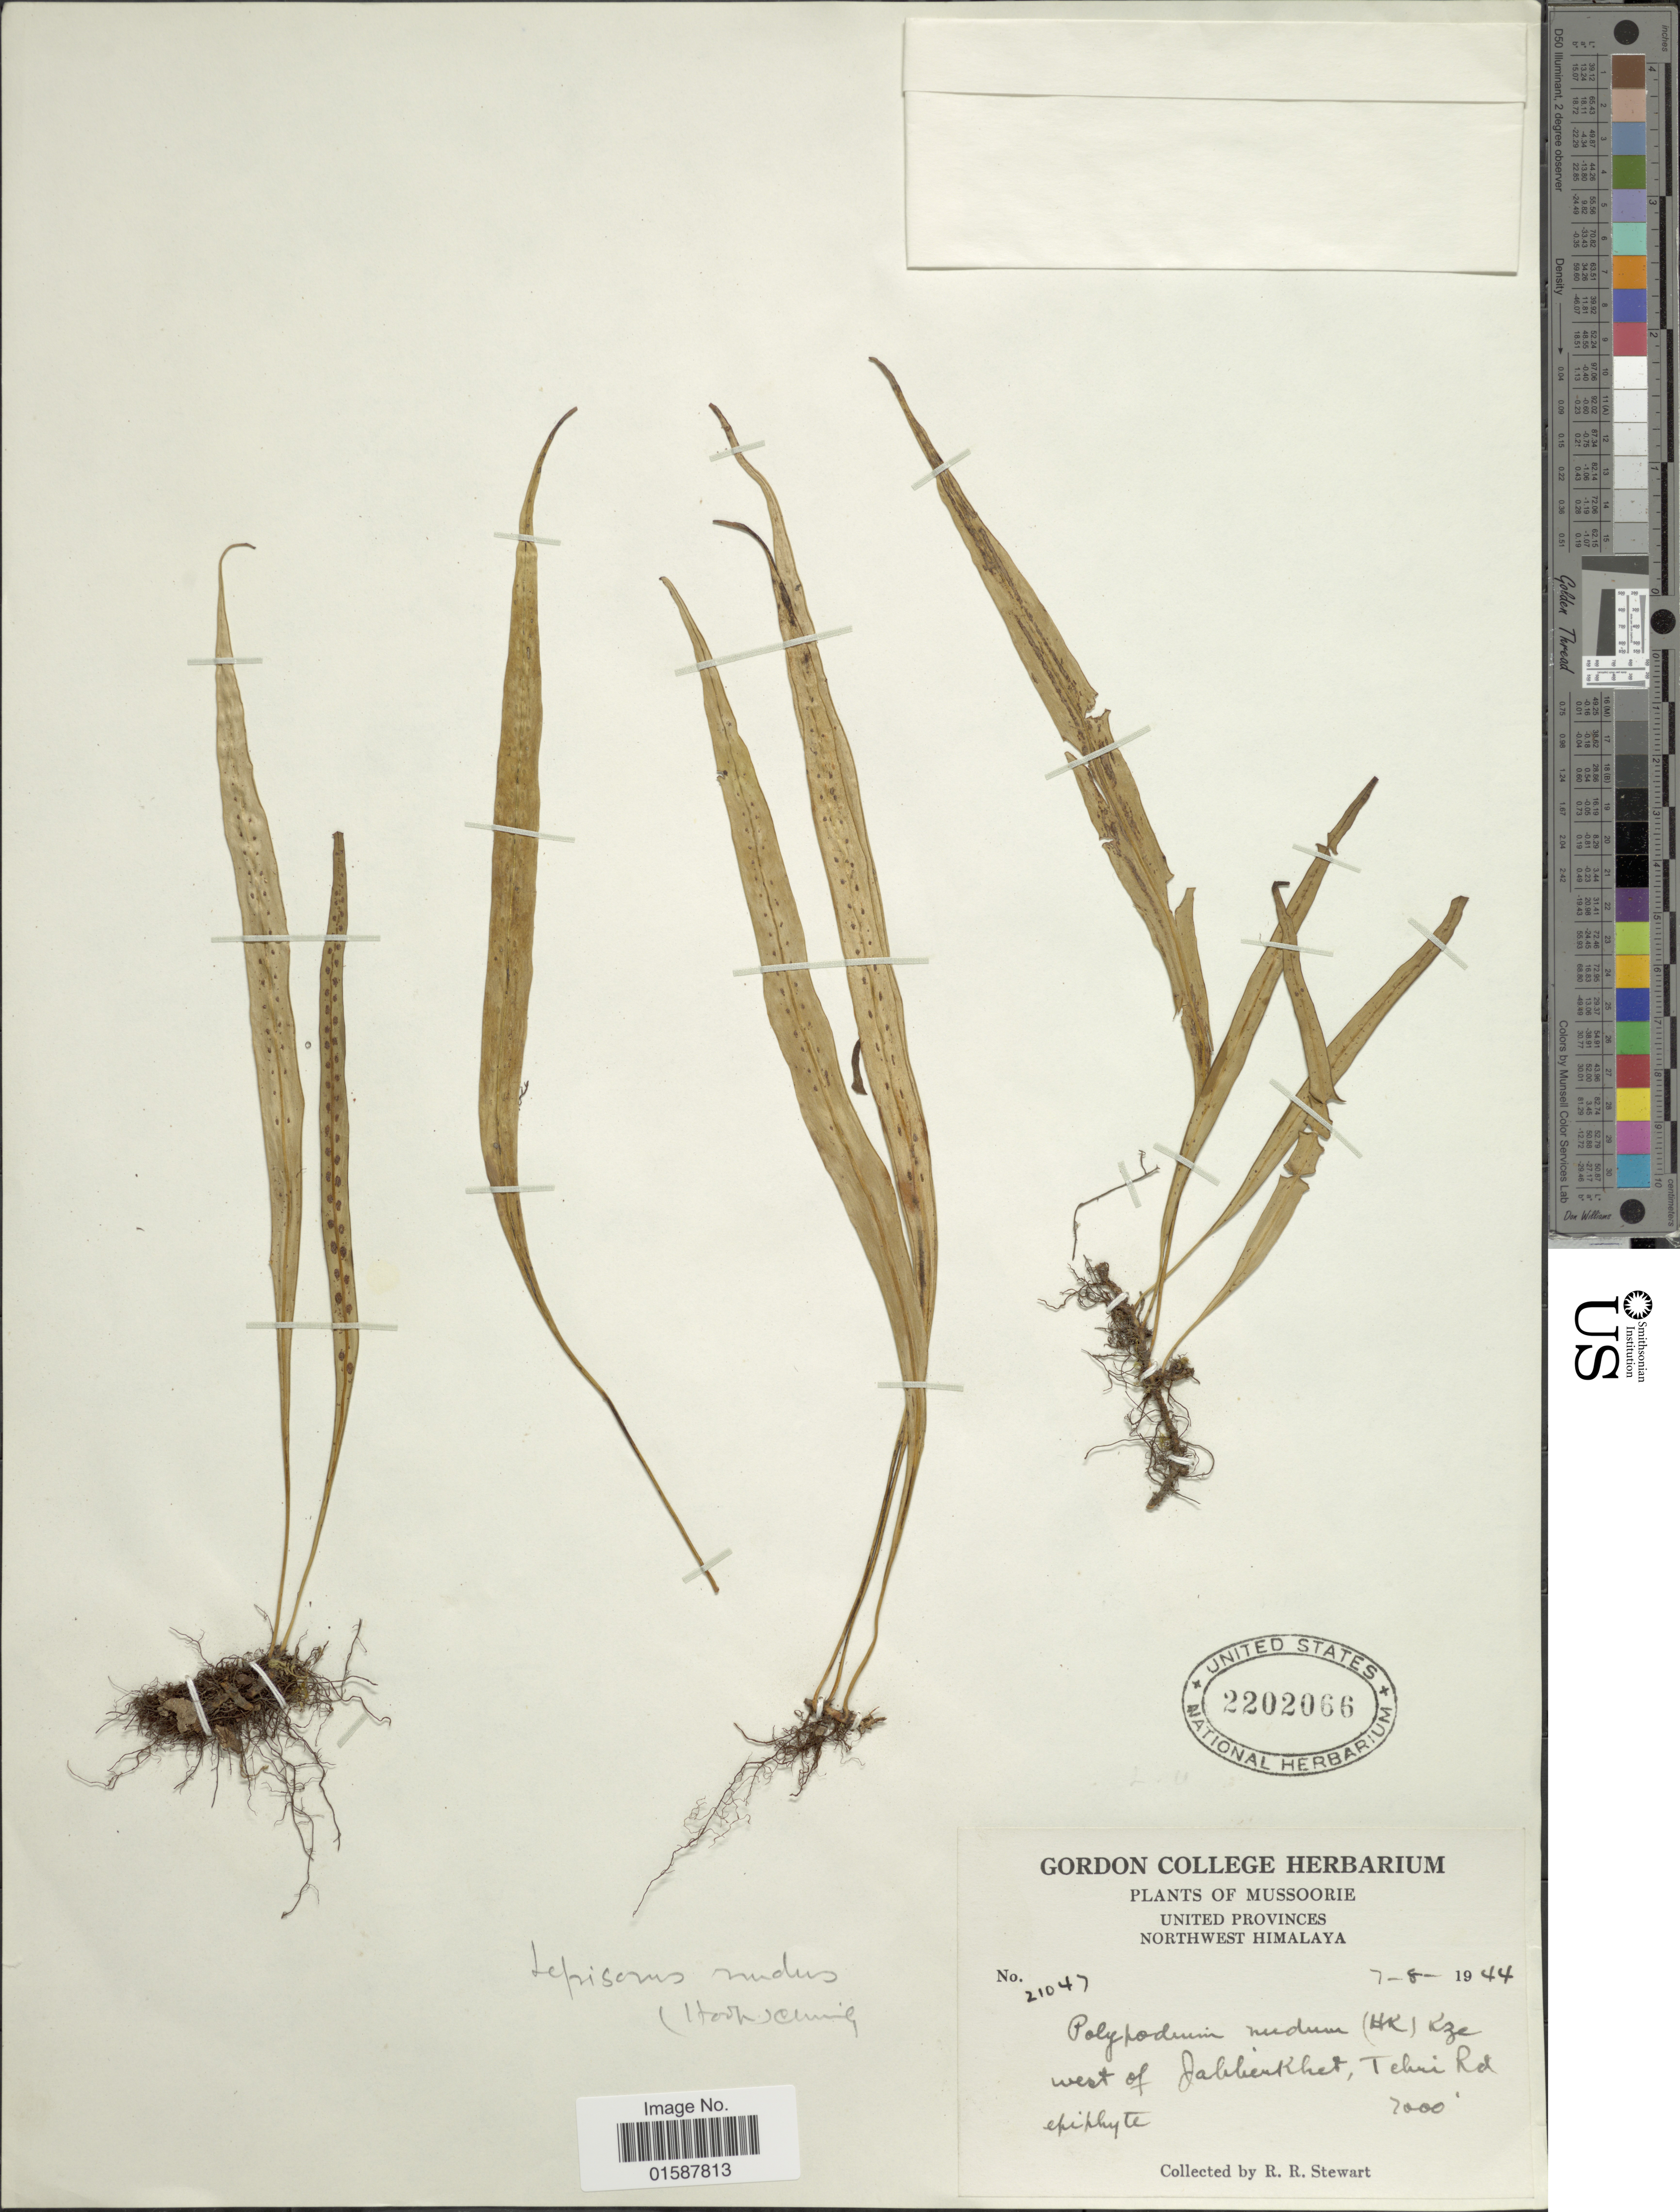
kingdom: Plantae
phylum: Tracheophyta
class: Polypodiopsida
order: Polypodiales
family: Polypodiaceae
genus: Lepisorus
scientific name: Lepisorus nuduisculum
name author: (Kunze)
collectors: R. R. Stewart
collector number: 21047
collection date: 1944-08-07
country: India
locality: Mussoorie. United Provinces. Northwest Himalaya. West of Jabberkhet, Tehri Rd.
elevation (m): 2134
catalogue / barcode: US 2202066